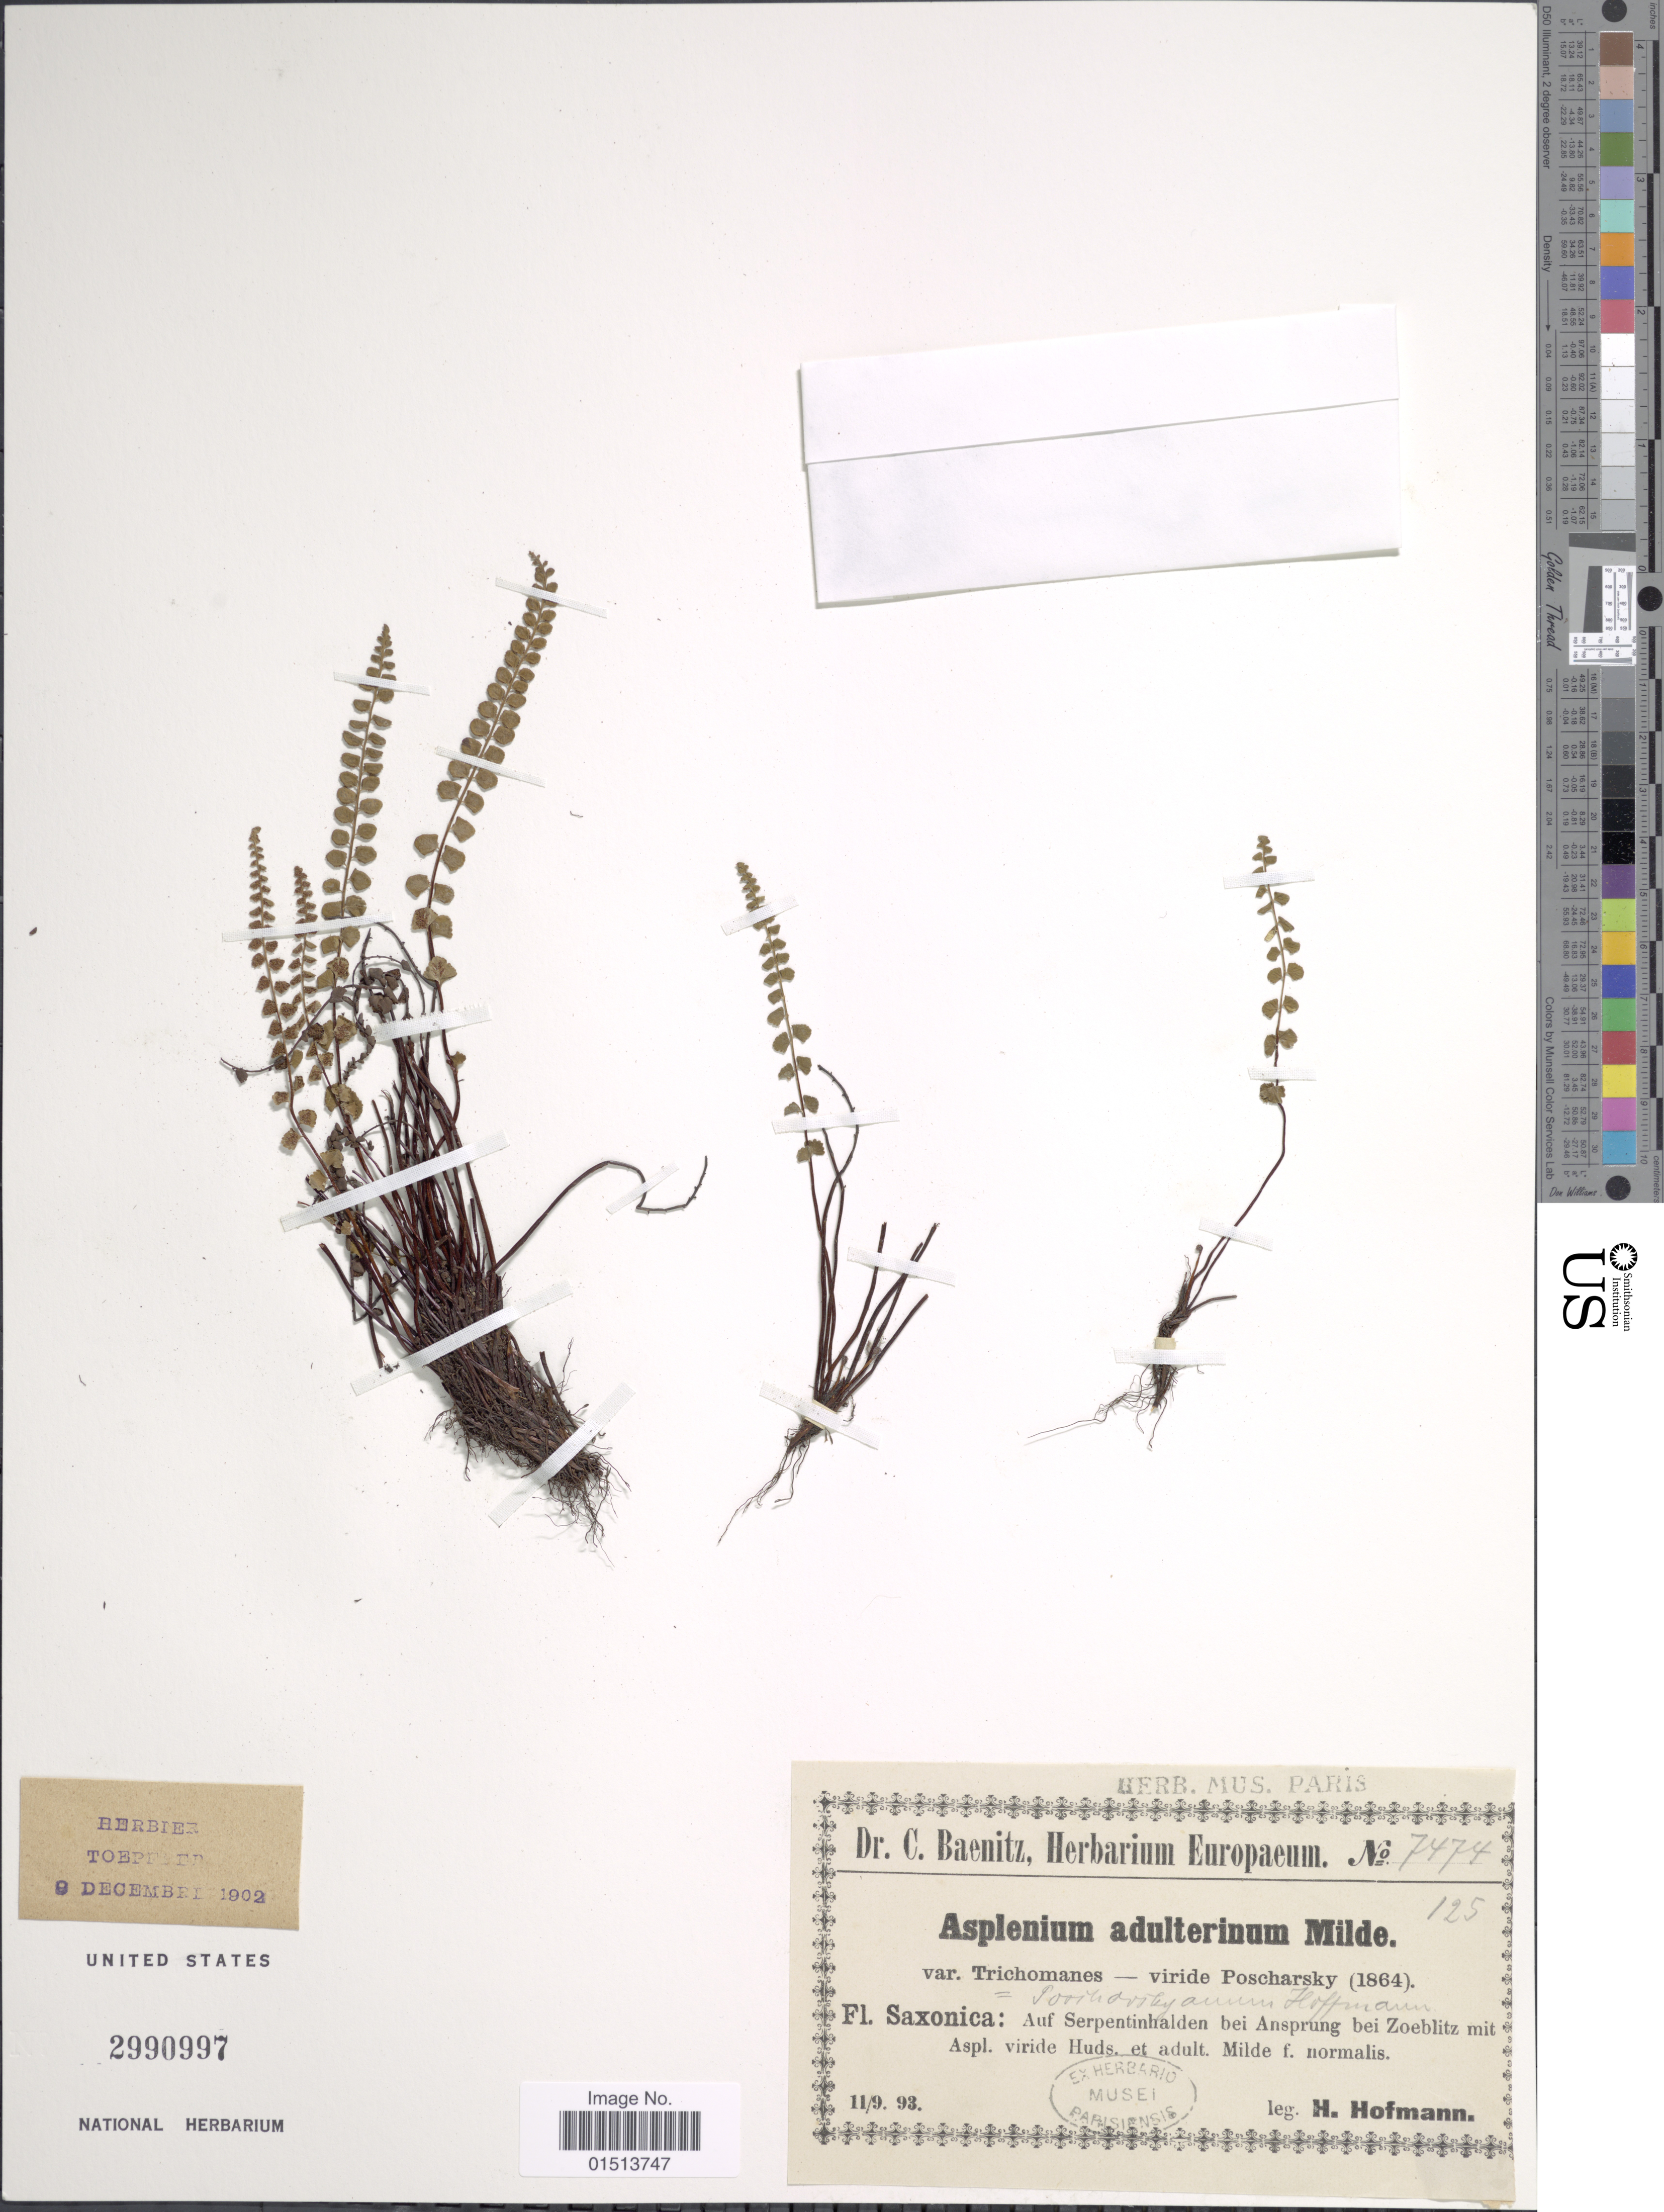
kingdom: Plantae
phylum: Tracheophyta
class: Polypodiopsida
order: Polypodiales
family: Aspleniaceae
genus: Asplenium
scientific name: Asplenium adulterinum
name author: Milde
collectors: H. Hofmann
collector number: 7474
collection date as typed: Transcribed d/m/y: 11/9/93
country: Germany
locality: Fl. Saxonica: auf Serpentinhalden bei Ansprung bei Zoeblitz mit Aspl. viride Huds, et adult. Milde f. normalis.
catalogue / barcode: US 2990997